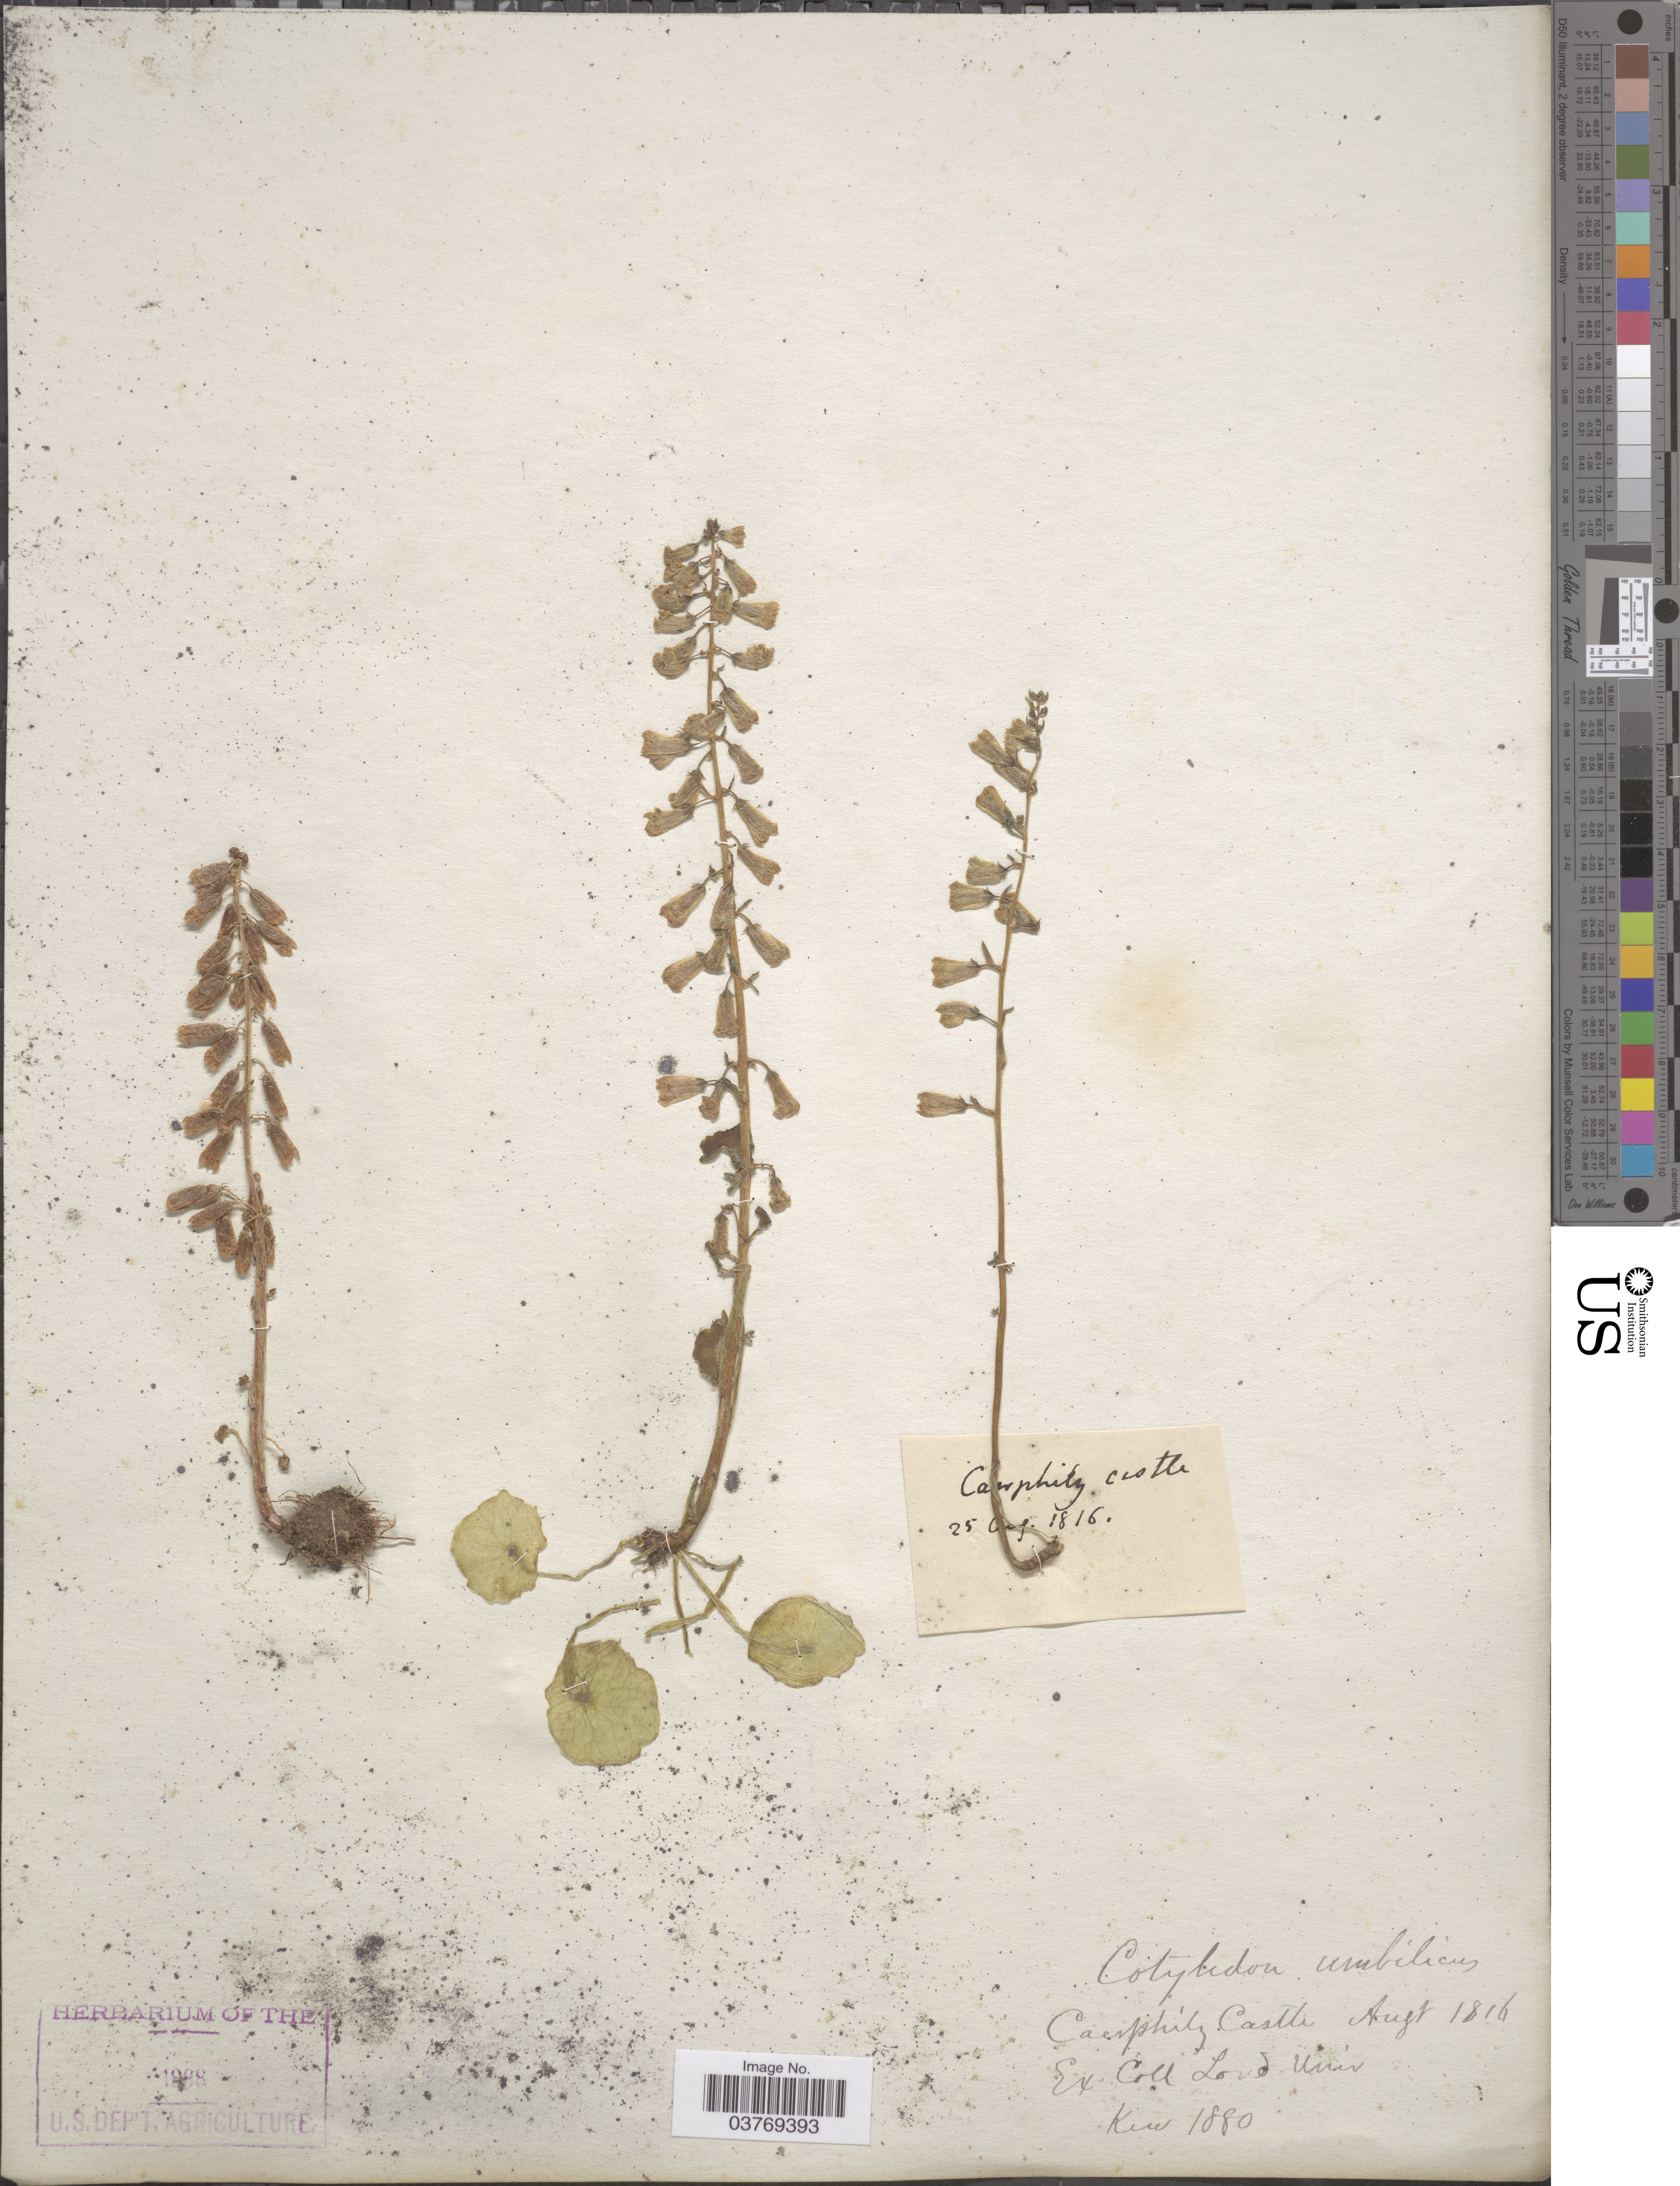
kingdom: Plantae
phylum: Tracheophyta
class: Magnoliopsida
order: Saxifragales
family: Crassulaceae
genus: Umbilicus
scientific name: Umbilicus rupestris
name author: (Salisb.) Dandy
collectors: Univ. Col. London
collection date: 1816-08-25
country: United Kingdom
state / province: Wales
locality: Caerphilly Castle.